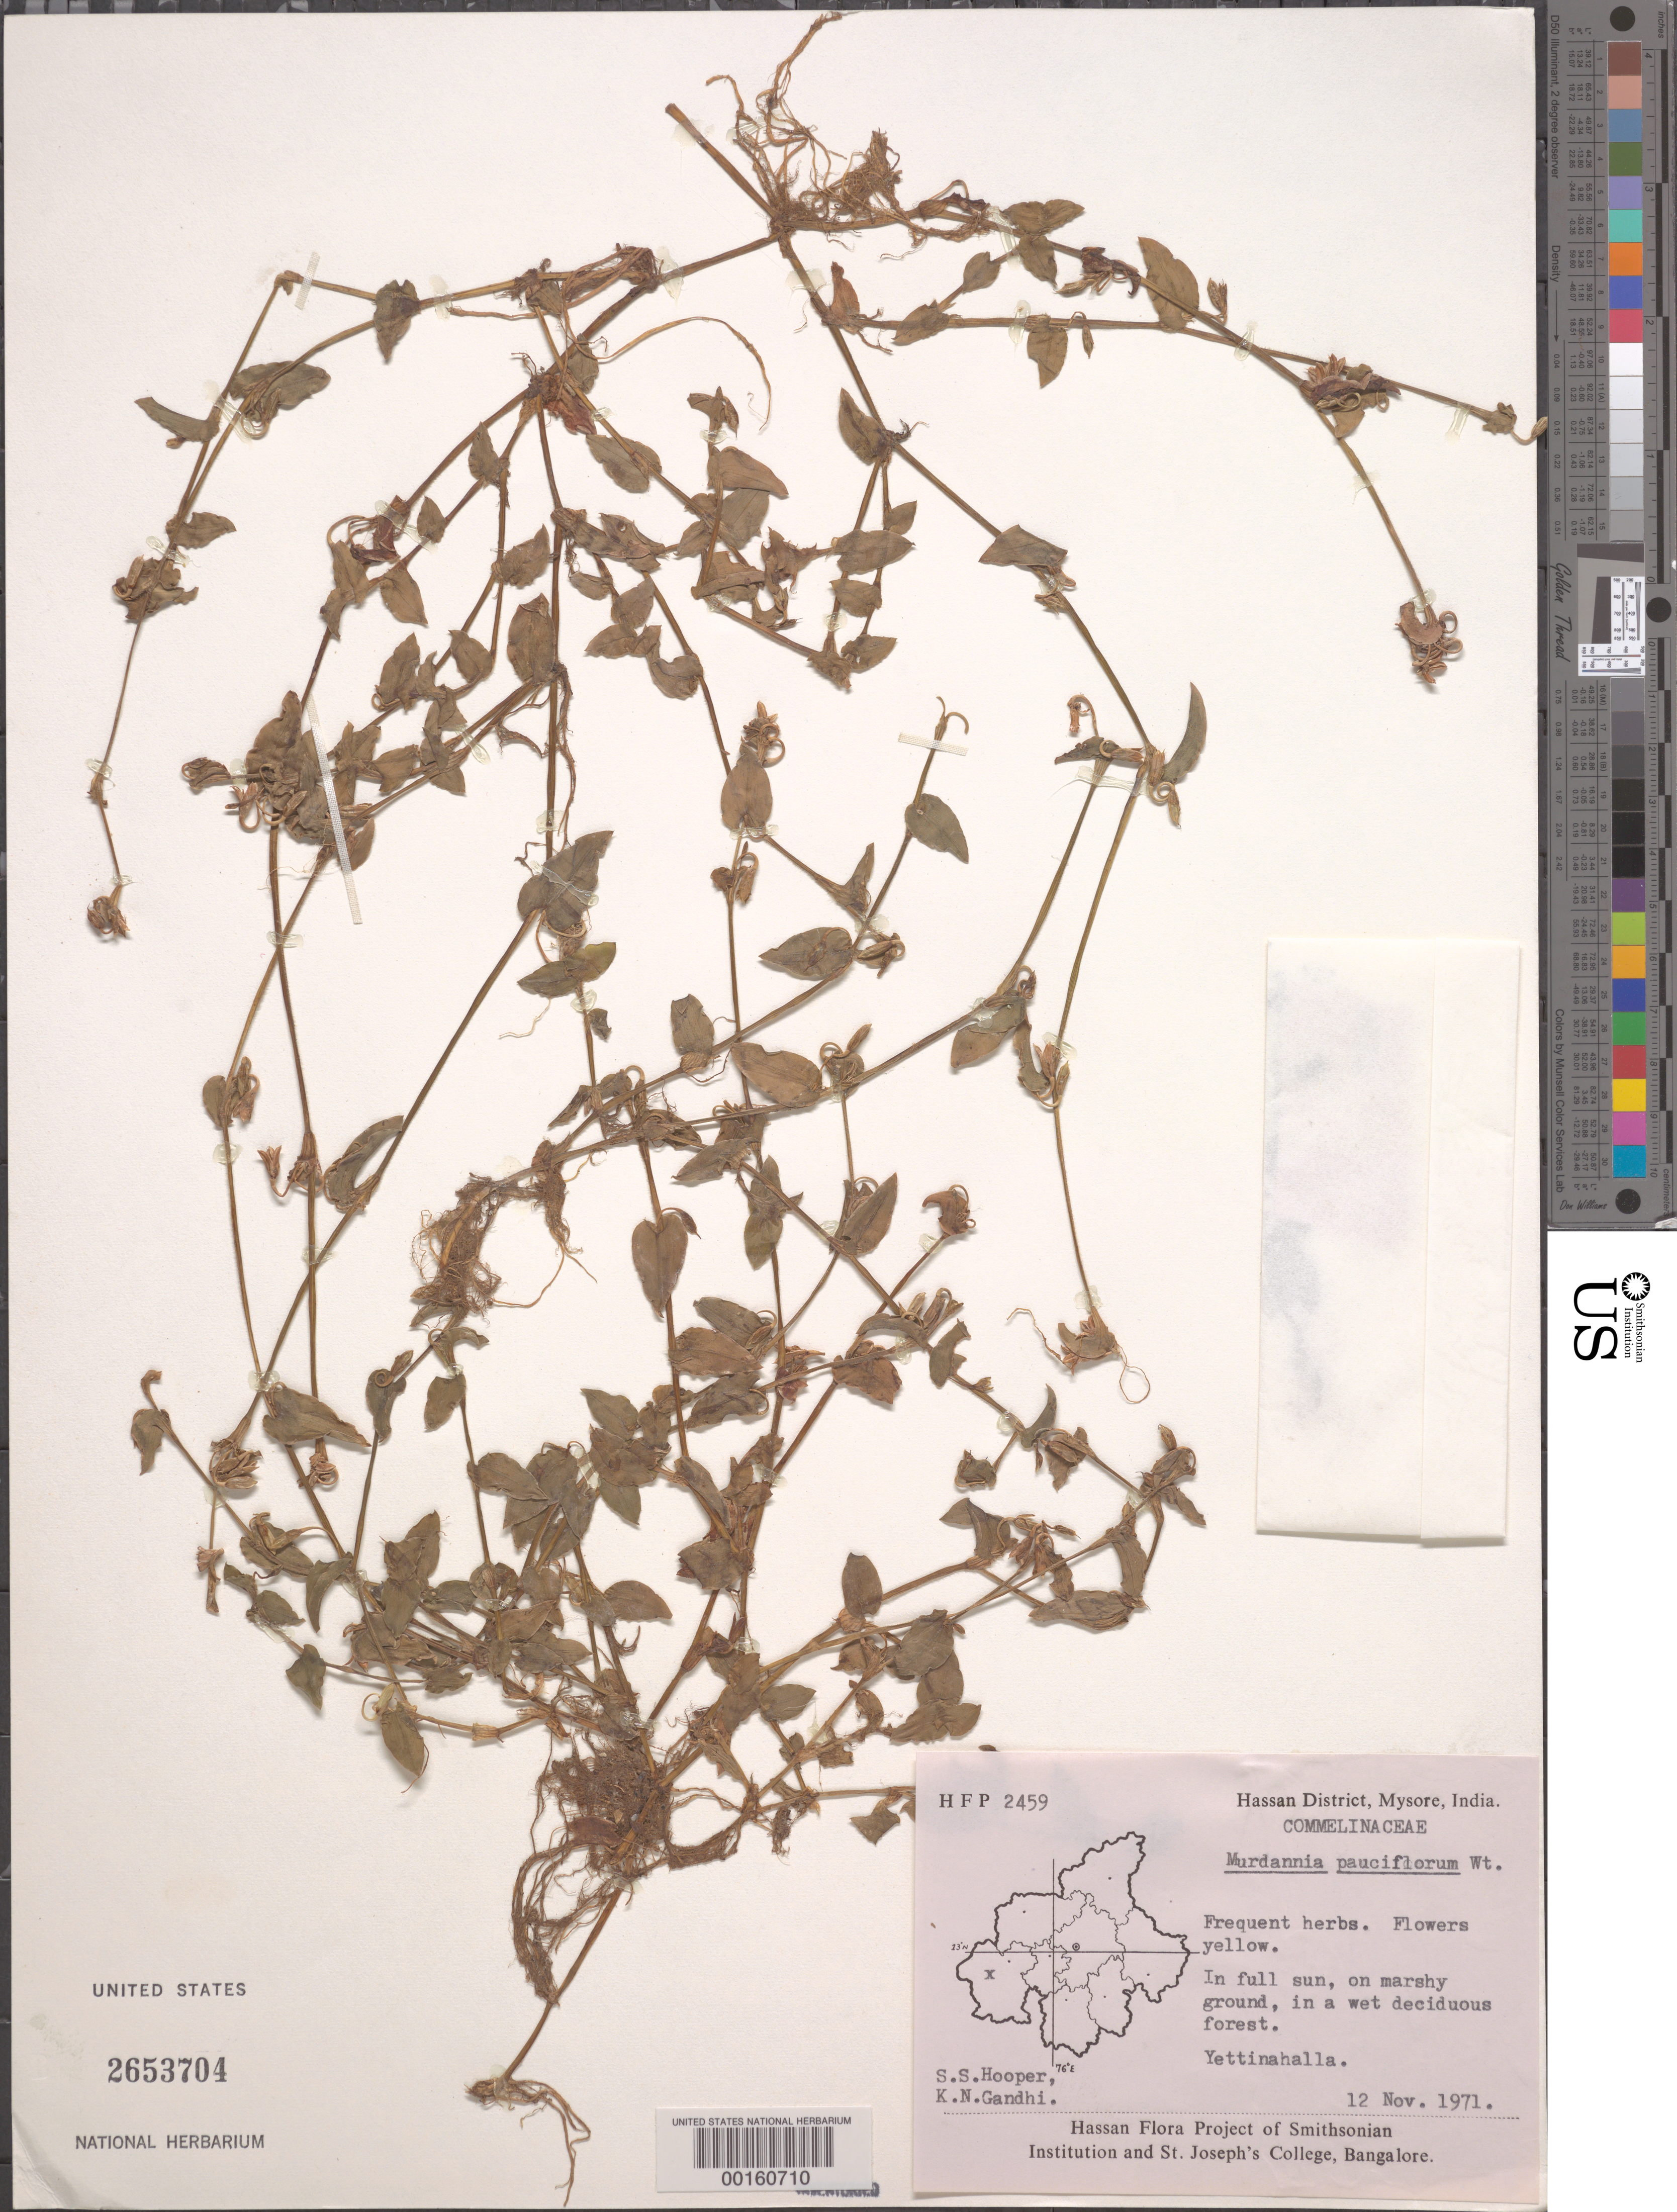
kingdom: Plantae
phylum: Tracheophyta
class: Liliopsida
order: Commelinales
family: Commelinaceae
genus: Murdannia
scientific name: Murdannia pauciflora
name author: (G. Brückn.) G. Brückn.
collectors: S. S. Hooper & K. N. Gandhi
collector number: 2459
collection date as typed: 12 Nov 1971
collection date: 1971-11-12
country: India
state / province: Karnataka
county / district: Hassan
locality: Yettinahalla, mysore state [mysore state = karnataka.]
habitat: Marshy area, wet deciduous forest; full sun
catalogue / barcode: US 2653704